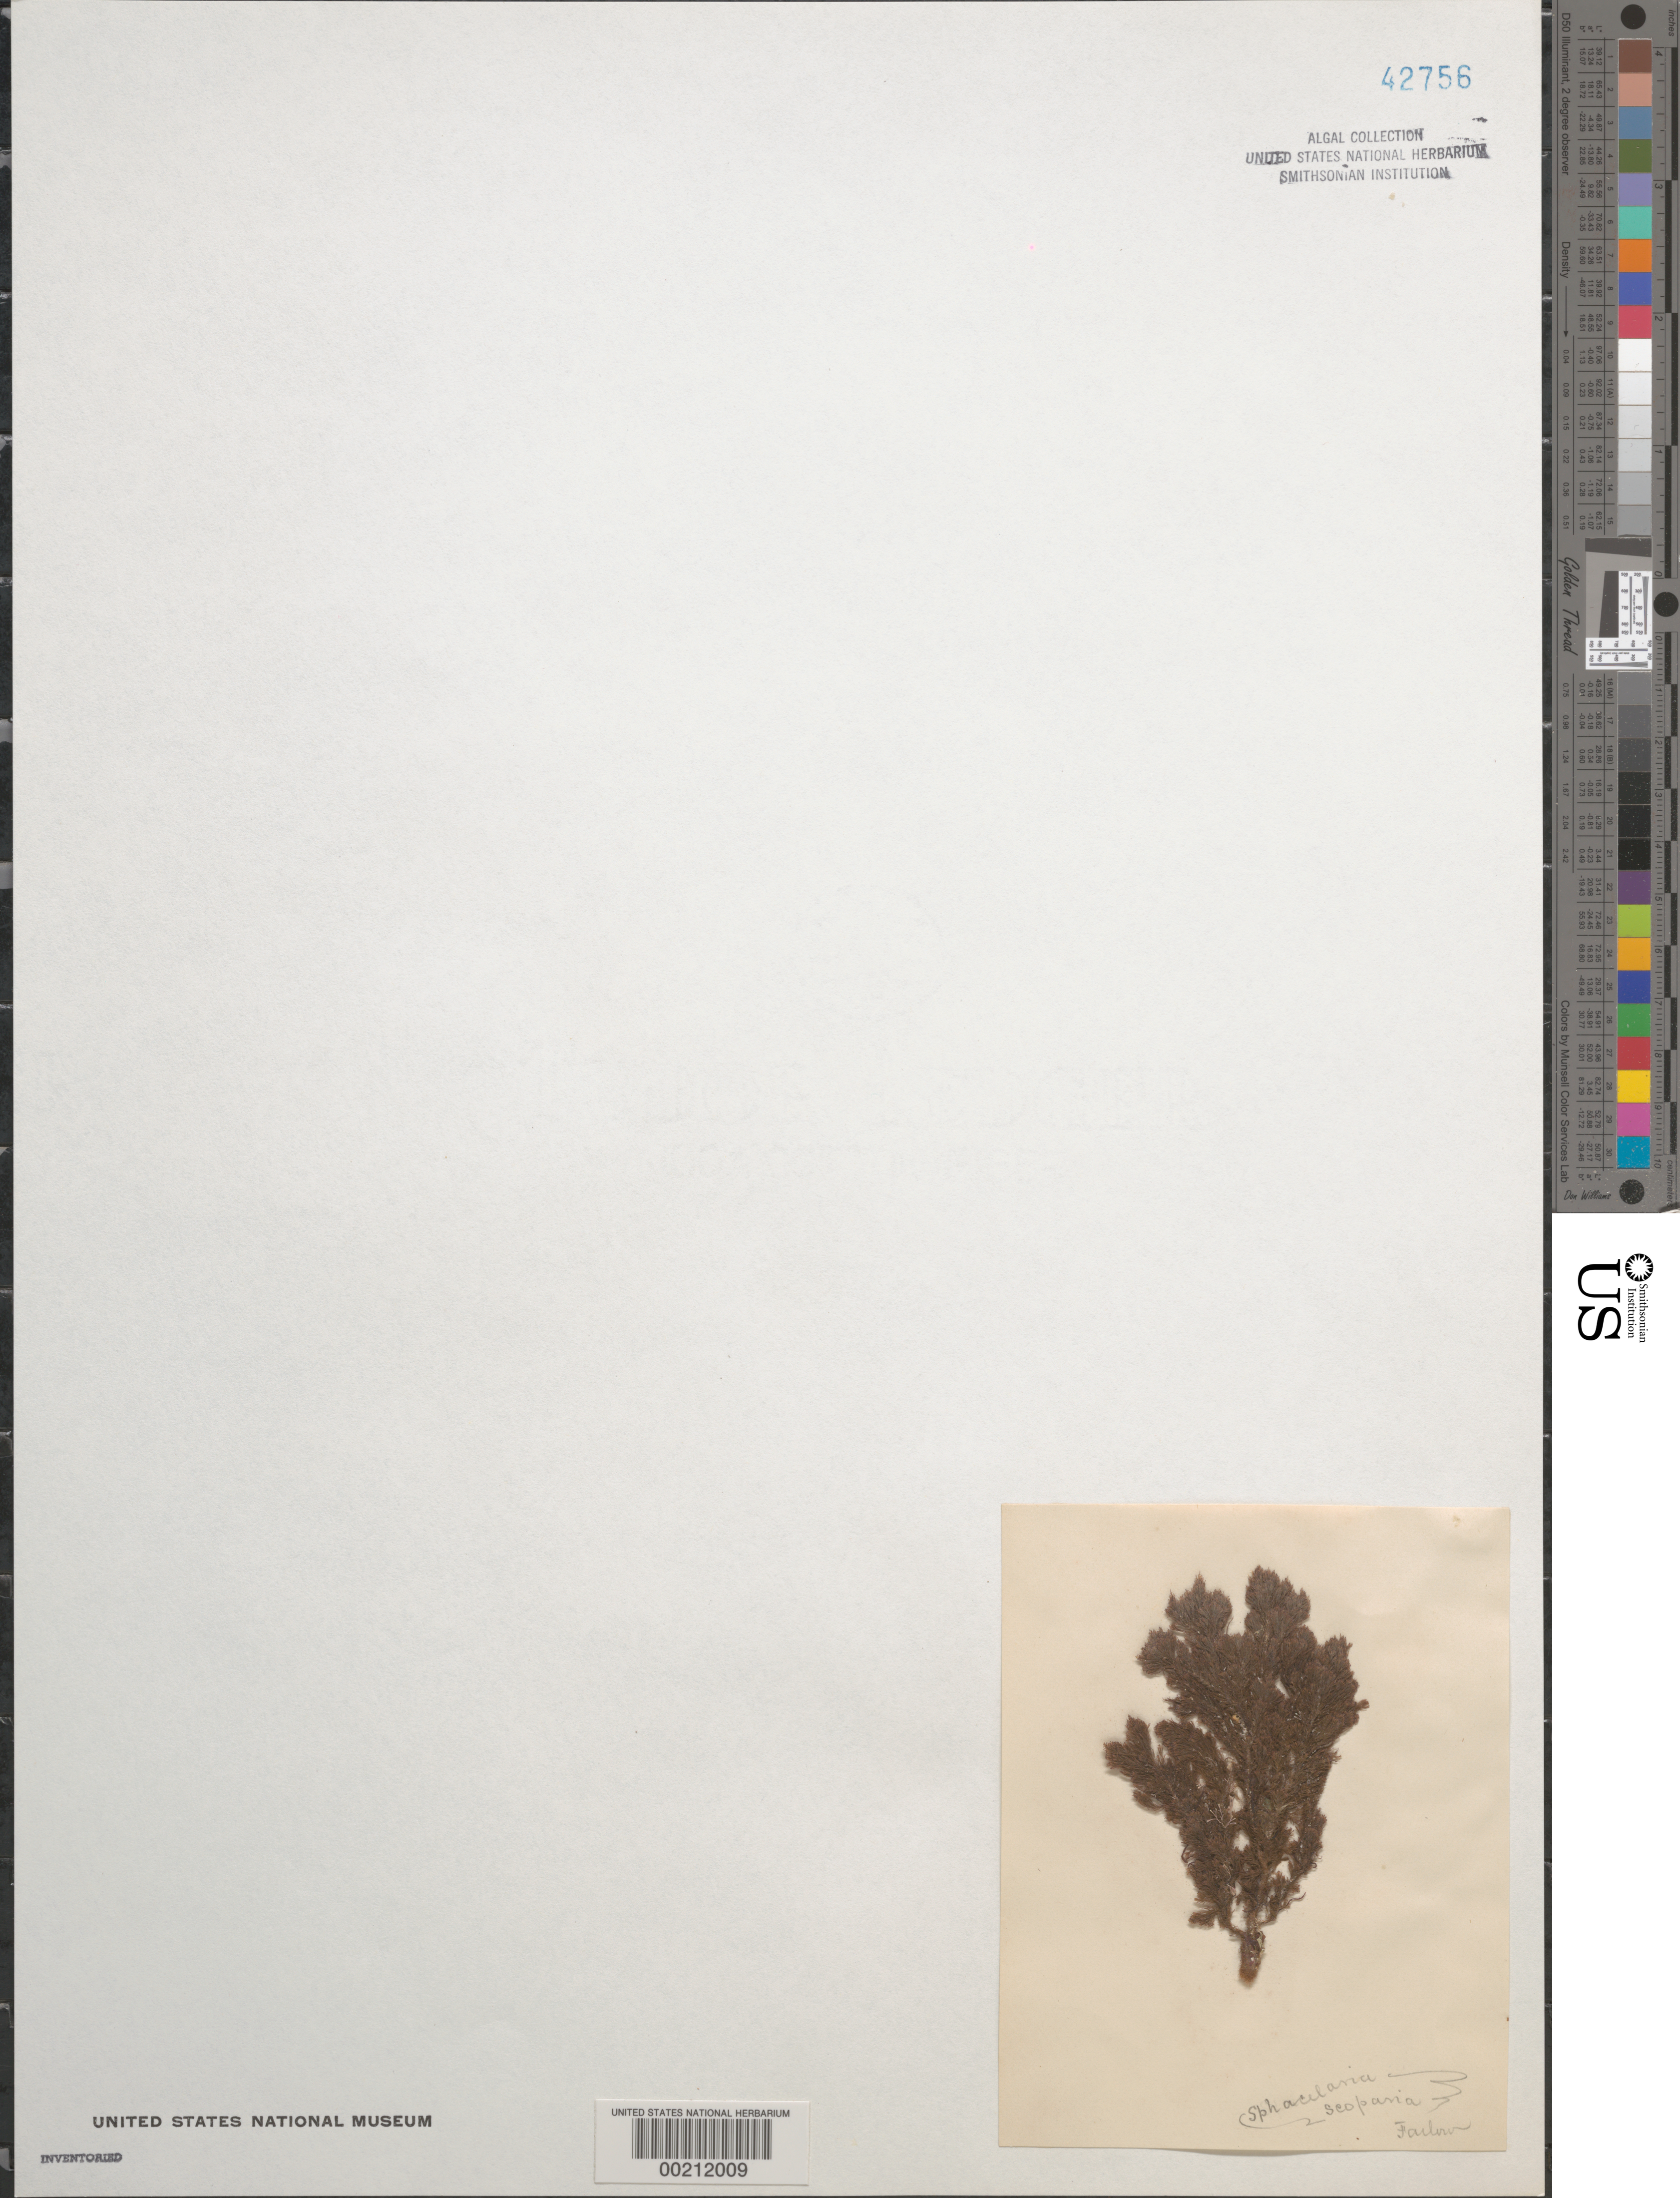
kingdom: Chromista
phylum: Ochrophyta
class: Phaeophyceae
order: Sphacelariales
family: Stypocaulaceae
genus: Halopteris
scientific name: Halopteris scoparia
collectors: W. G. Farlow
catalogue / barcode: US 42756